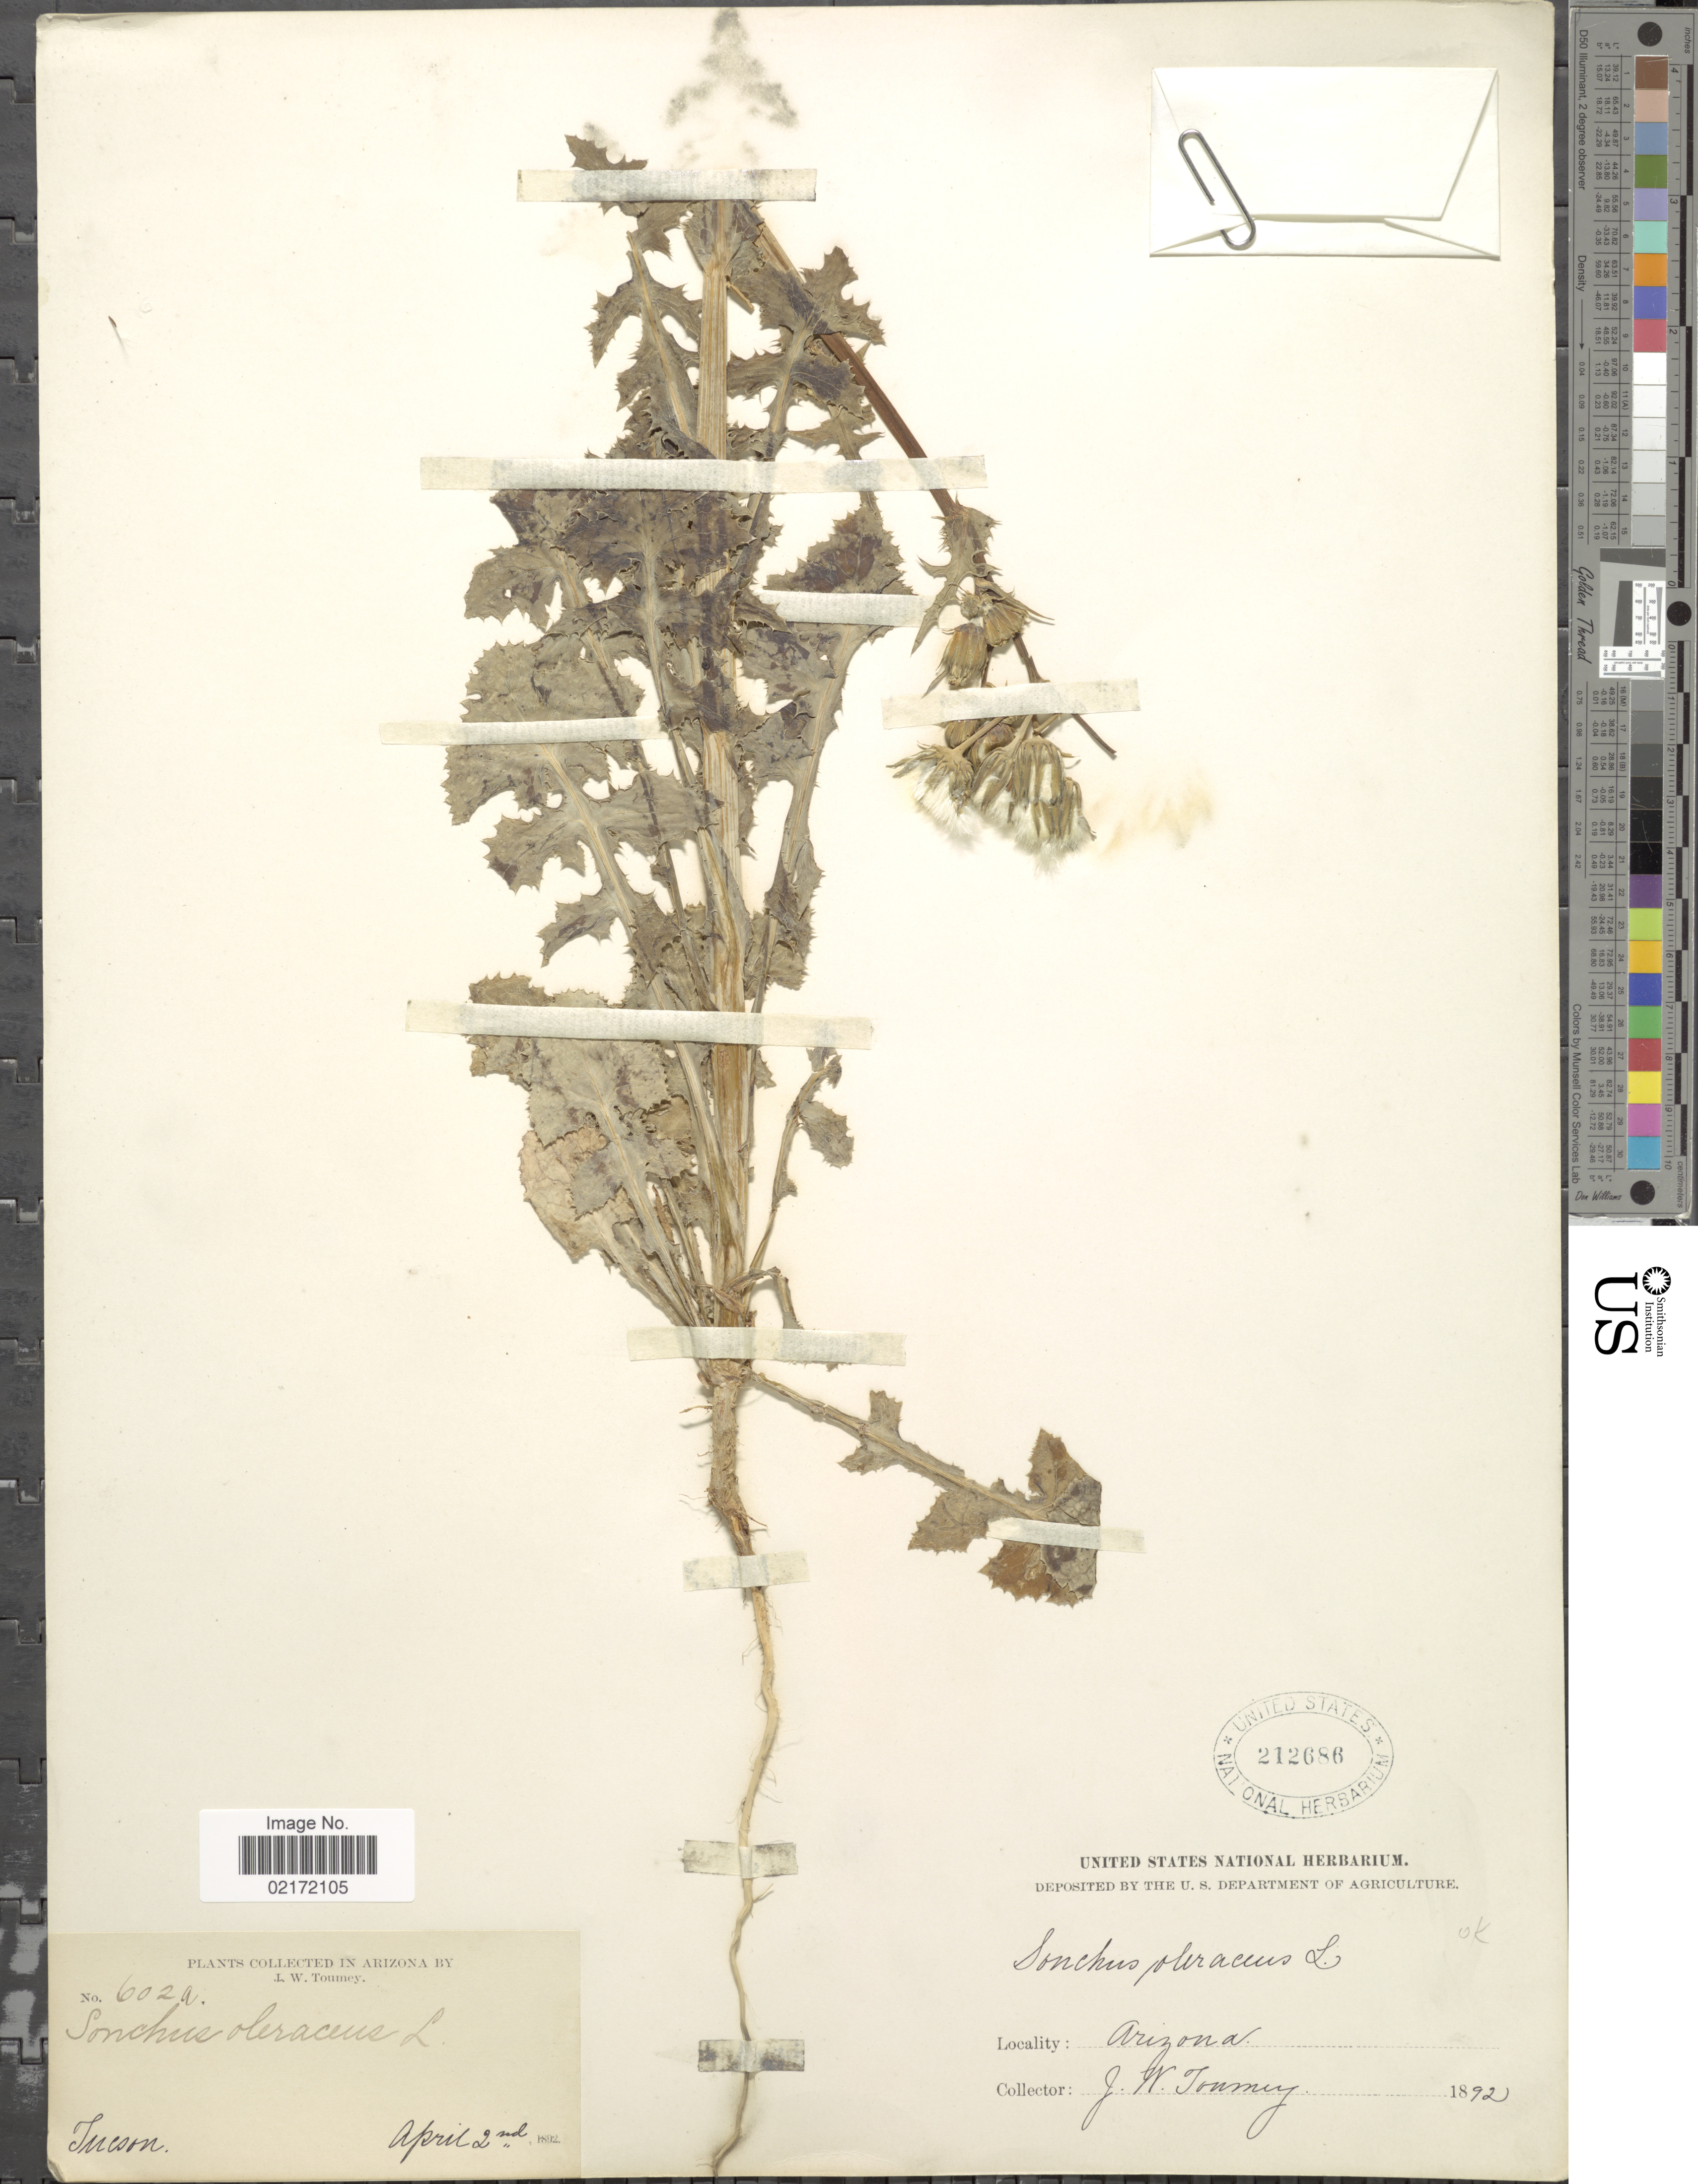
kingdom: Plantae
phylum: Tracheophyta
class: Magnoliopsida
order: Asterales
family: Asteraceae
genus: Sonchus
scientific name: Sonchus oleraceus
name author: L.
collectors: J. W. Toumey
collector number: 602a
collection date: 1892-04-02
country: United States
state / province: Arizona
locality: Tucson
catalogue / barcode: US 212686